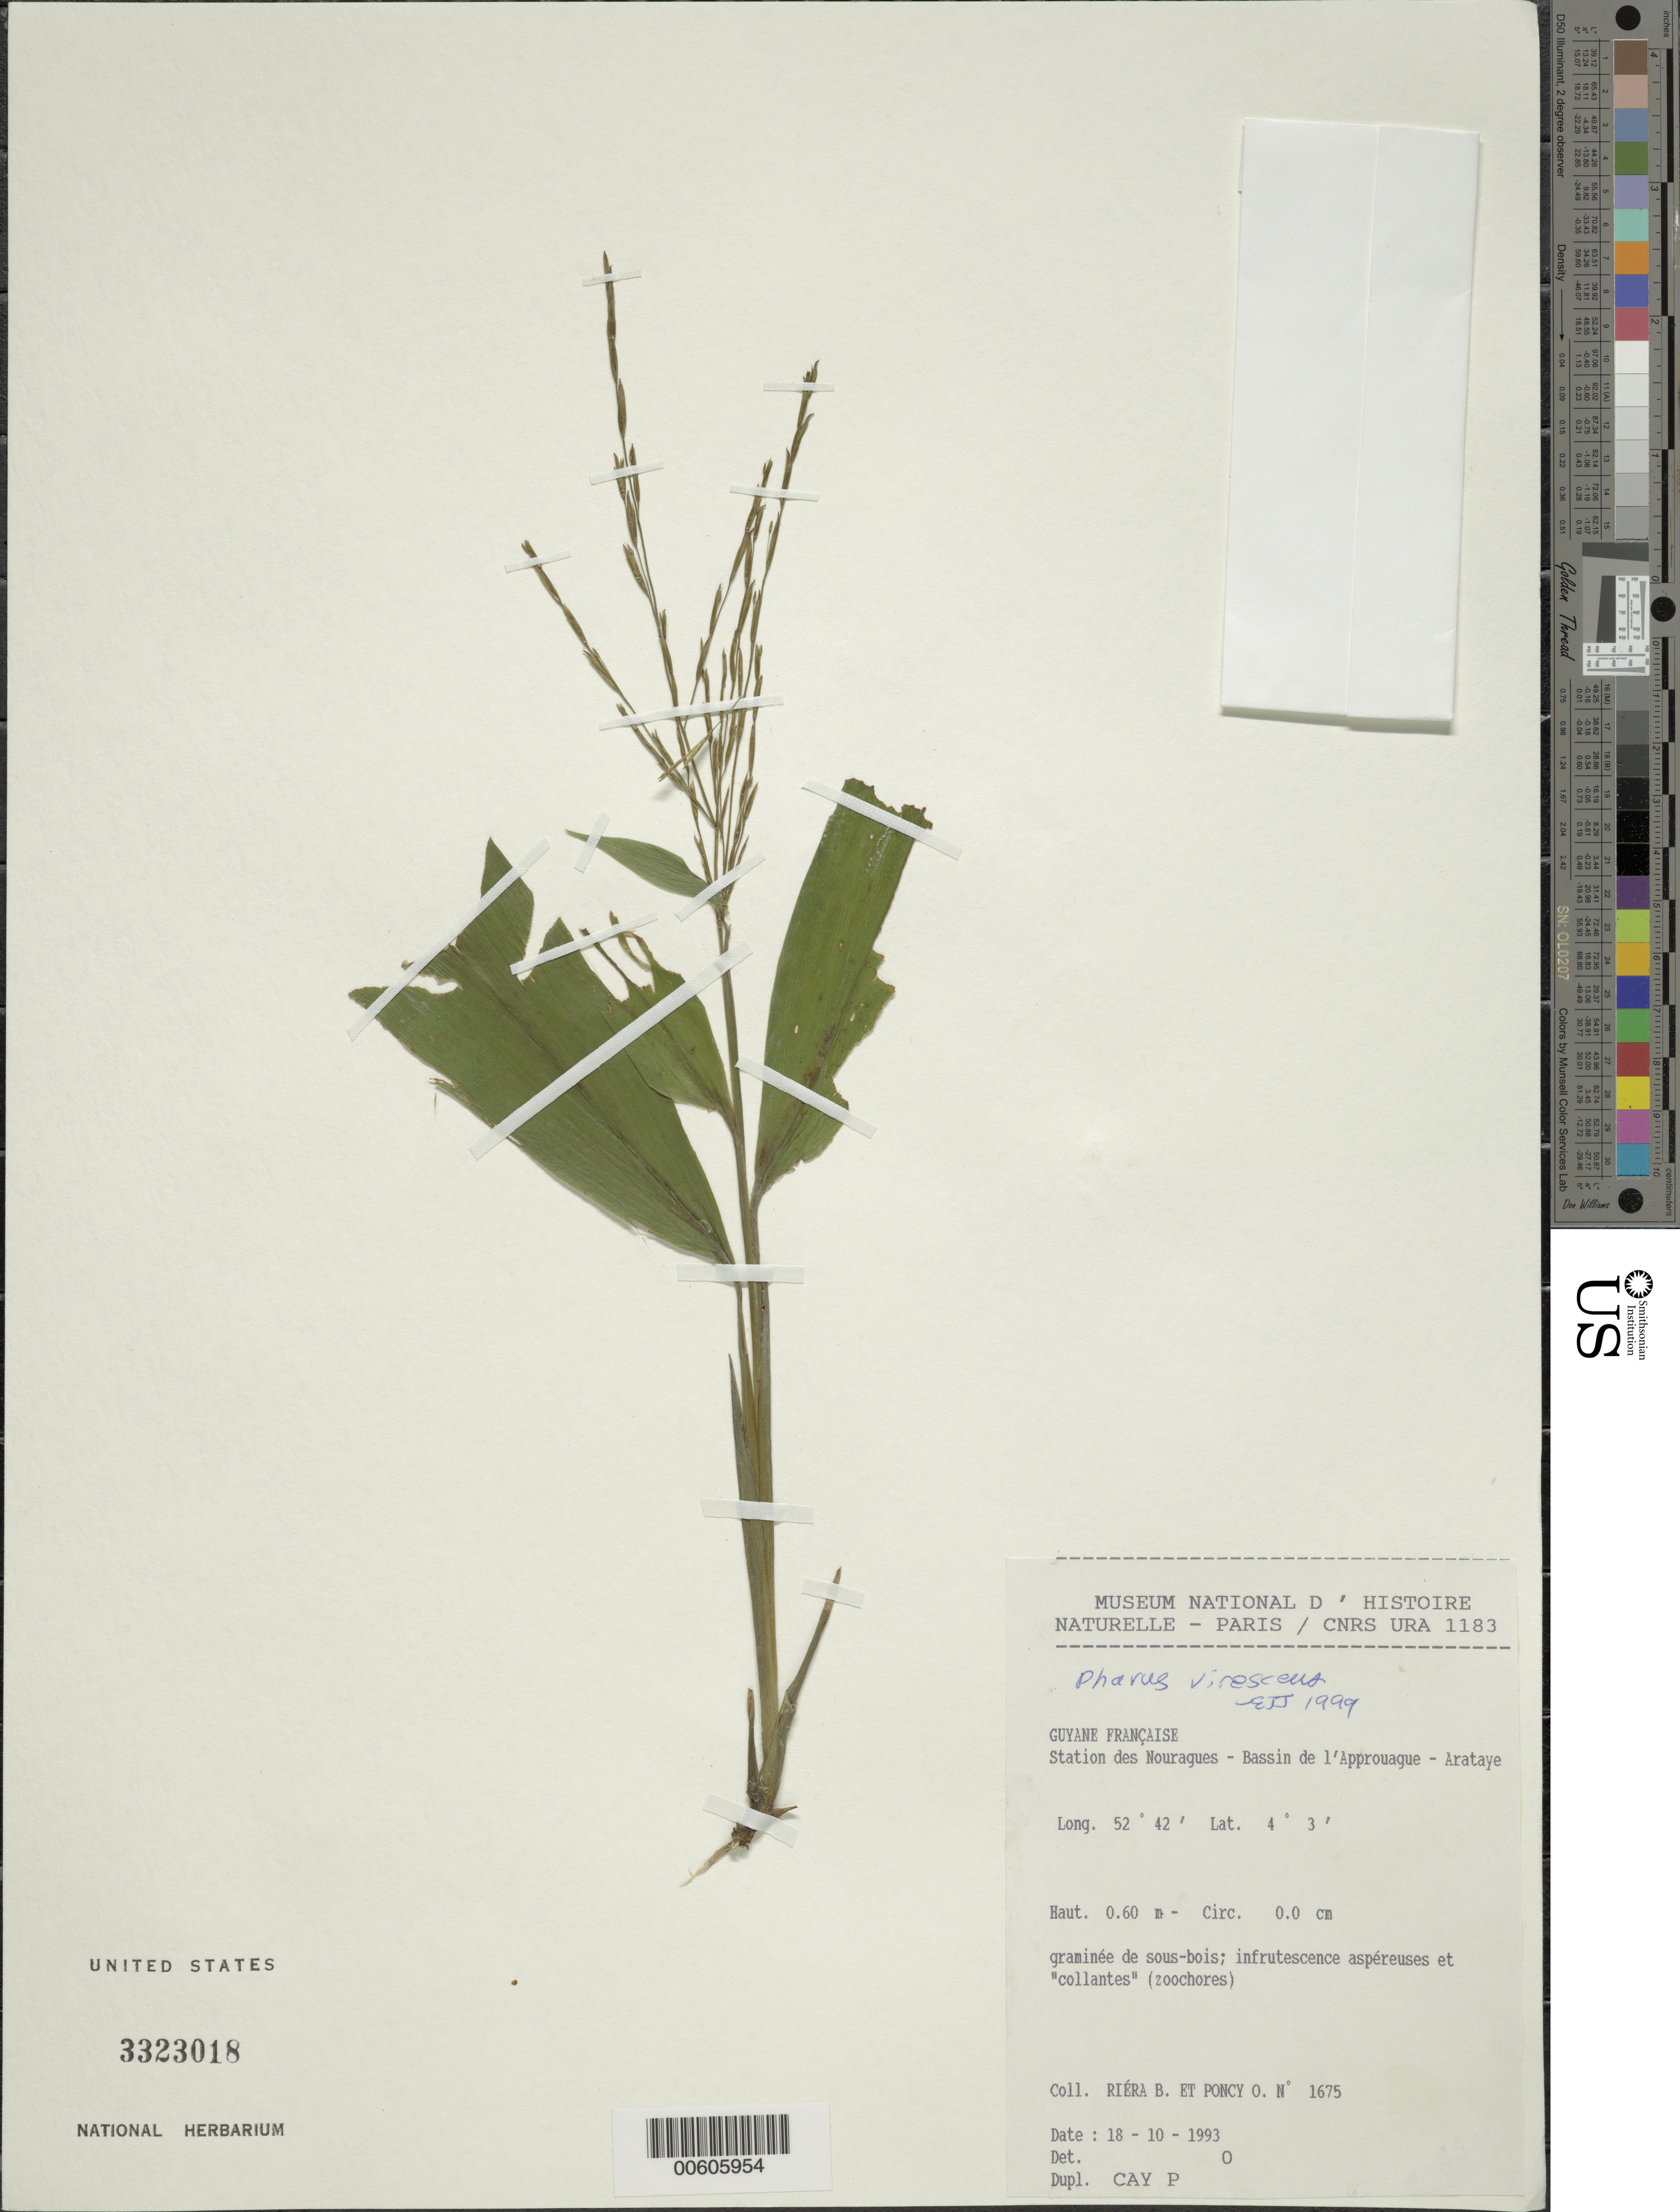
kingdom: Plantae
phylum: Tracheophyta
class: Liliopsida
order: Poales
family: Poaceae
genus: Pharus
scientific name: Pharus virescens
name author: Döll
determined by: Judziewicz, E. J.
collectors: B. Riéra & O. Poncy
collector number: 1675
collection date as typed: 18-Oct-93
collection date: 1993-10-18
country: French Guiana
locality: Station des Nouragues, Bassin de l'Approuague, Arataye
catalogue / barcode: US 3323018